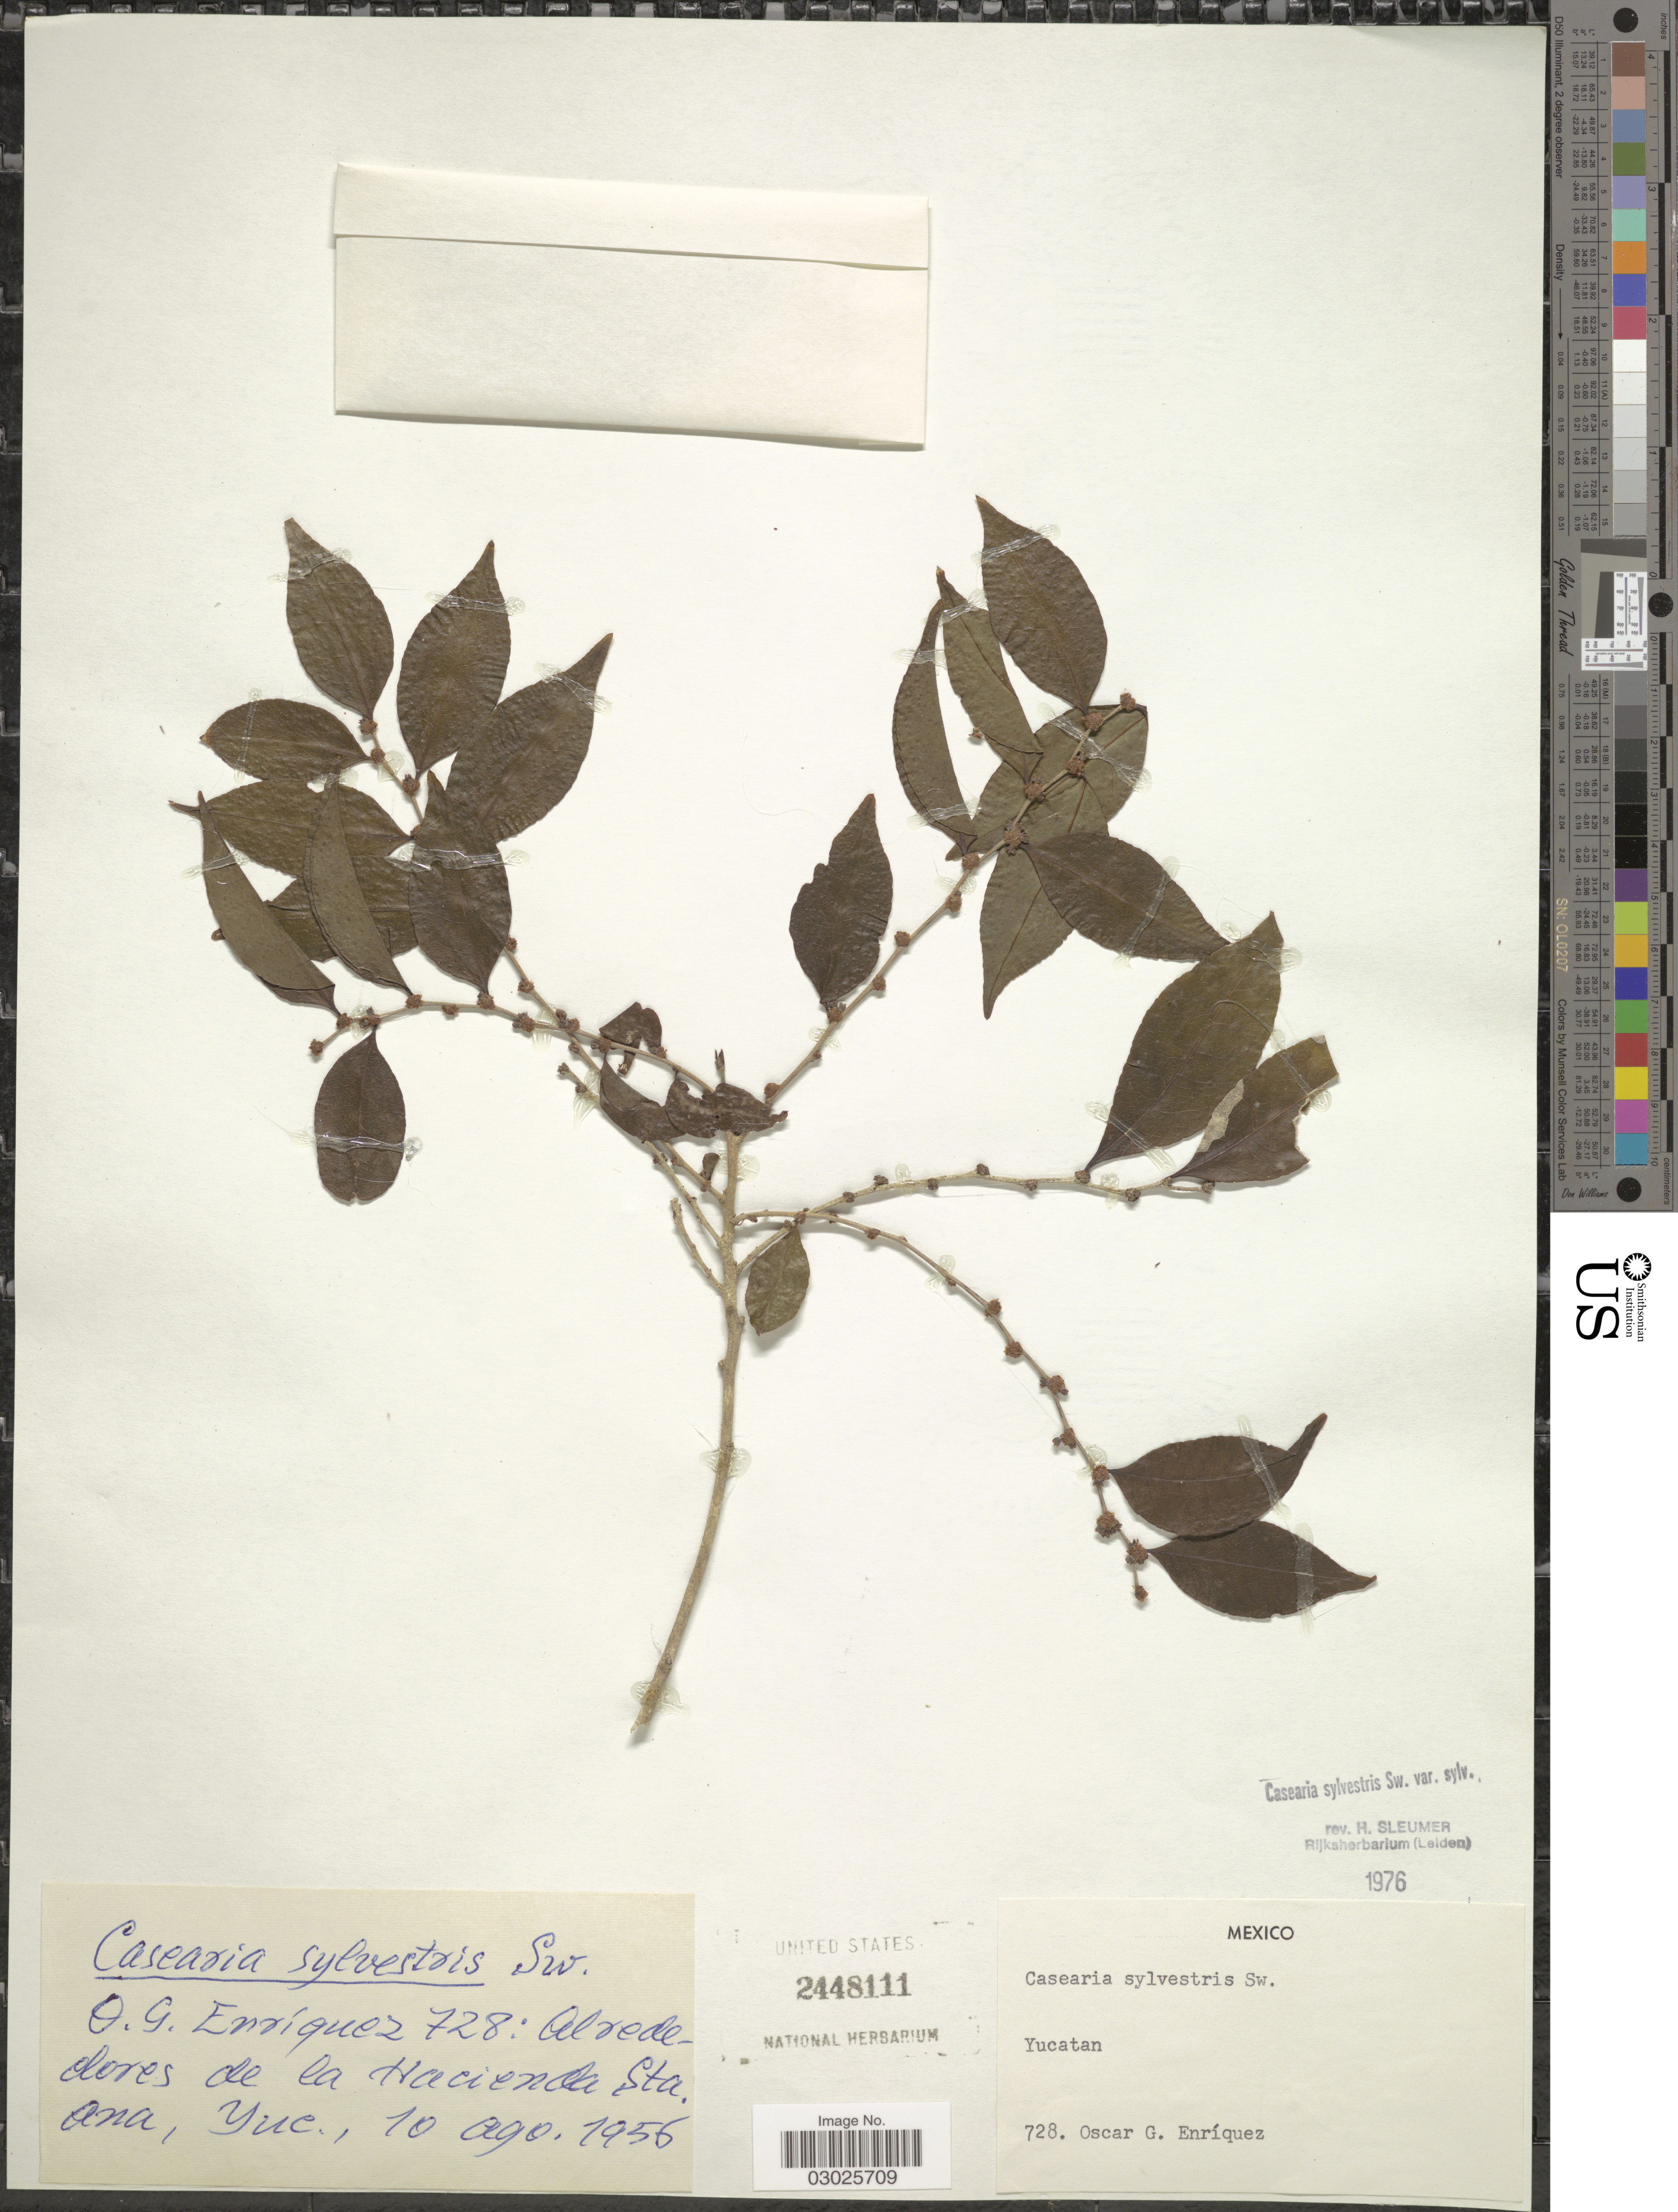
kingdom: Plantae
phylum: Tracheophyta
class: Magnoliopsida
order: Malpighiales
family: Salicaceae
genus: Casearia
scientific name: Casearia sylvestris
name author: Sw.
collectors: O. Enriquez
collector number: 728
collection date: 1956-08-10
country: Mexico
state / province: Yucatán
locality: Alrededores de la Hacienda Sta. Ana.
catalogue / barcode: US 2448111